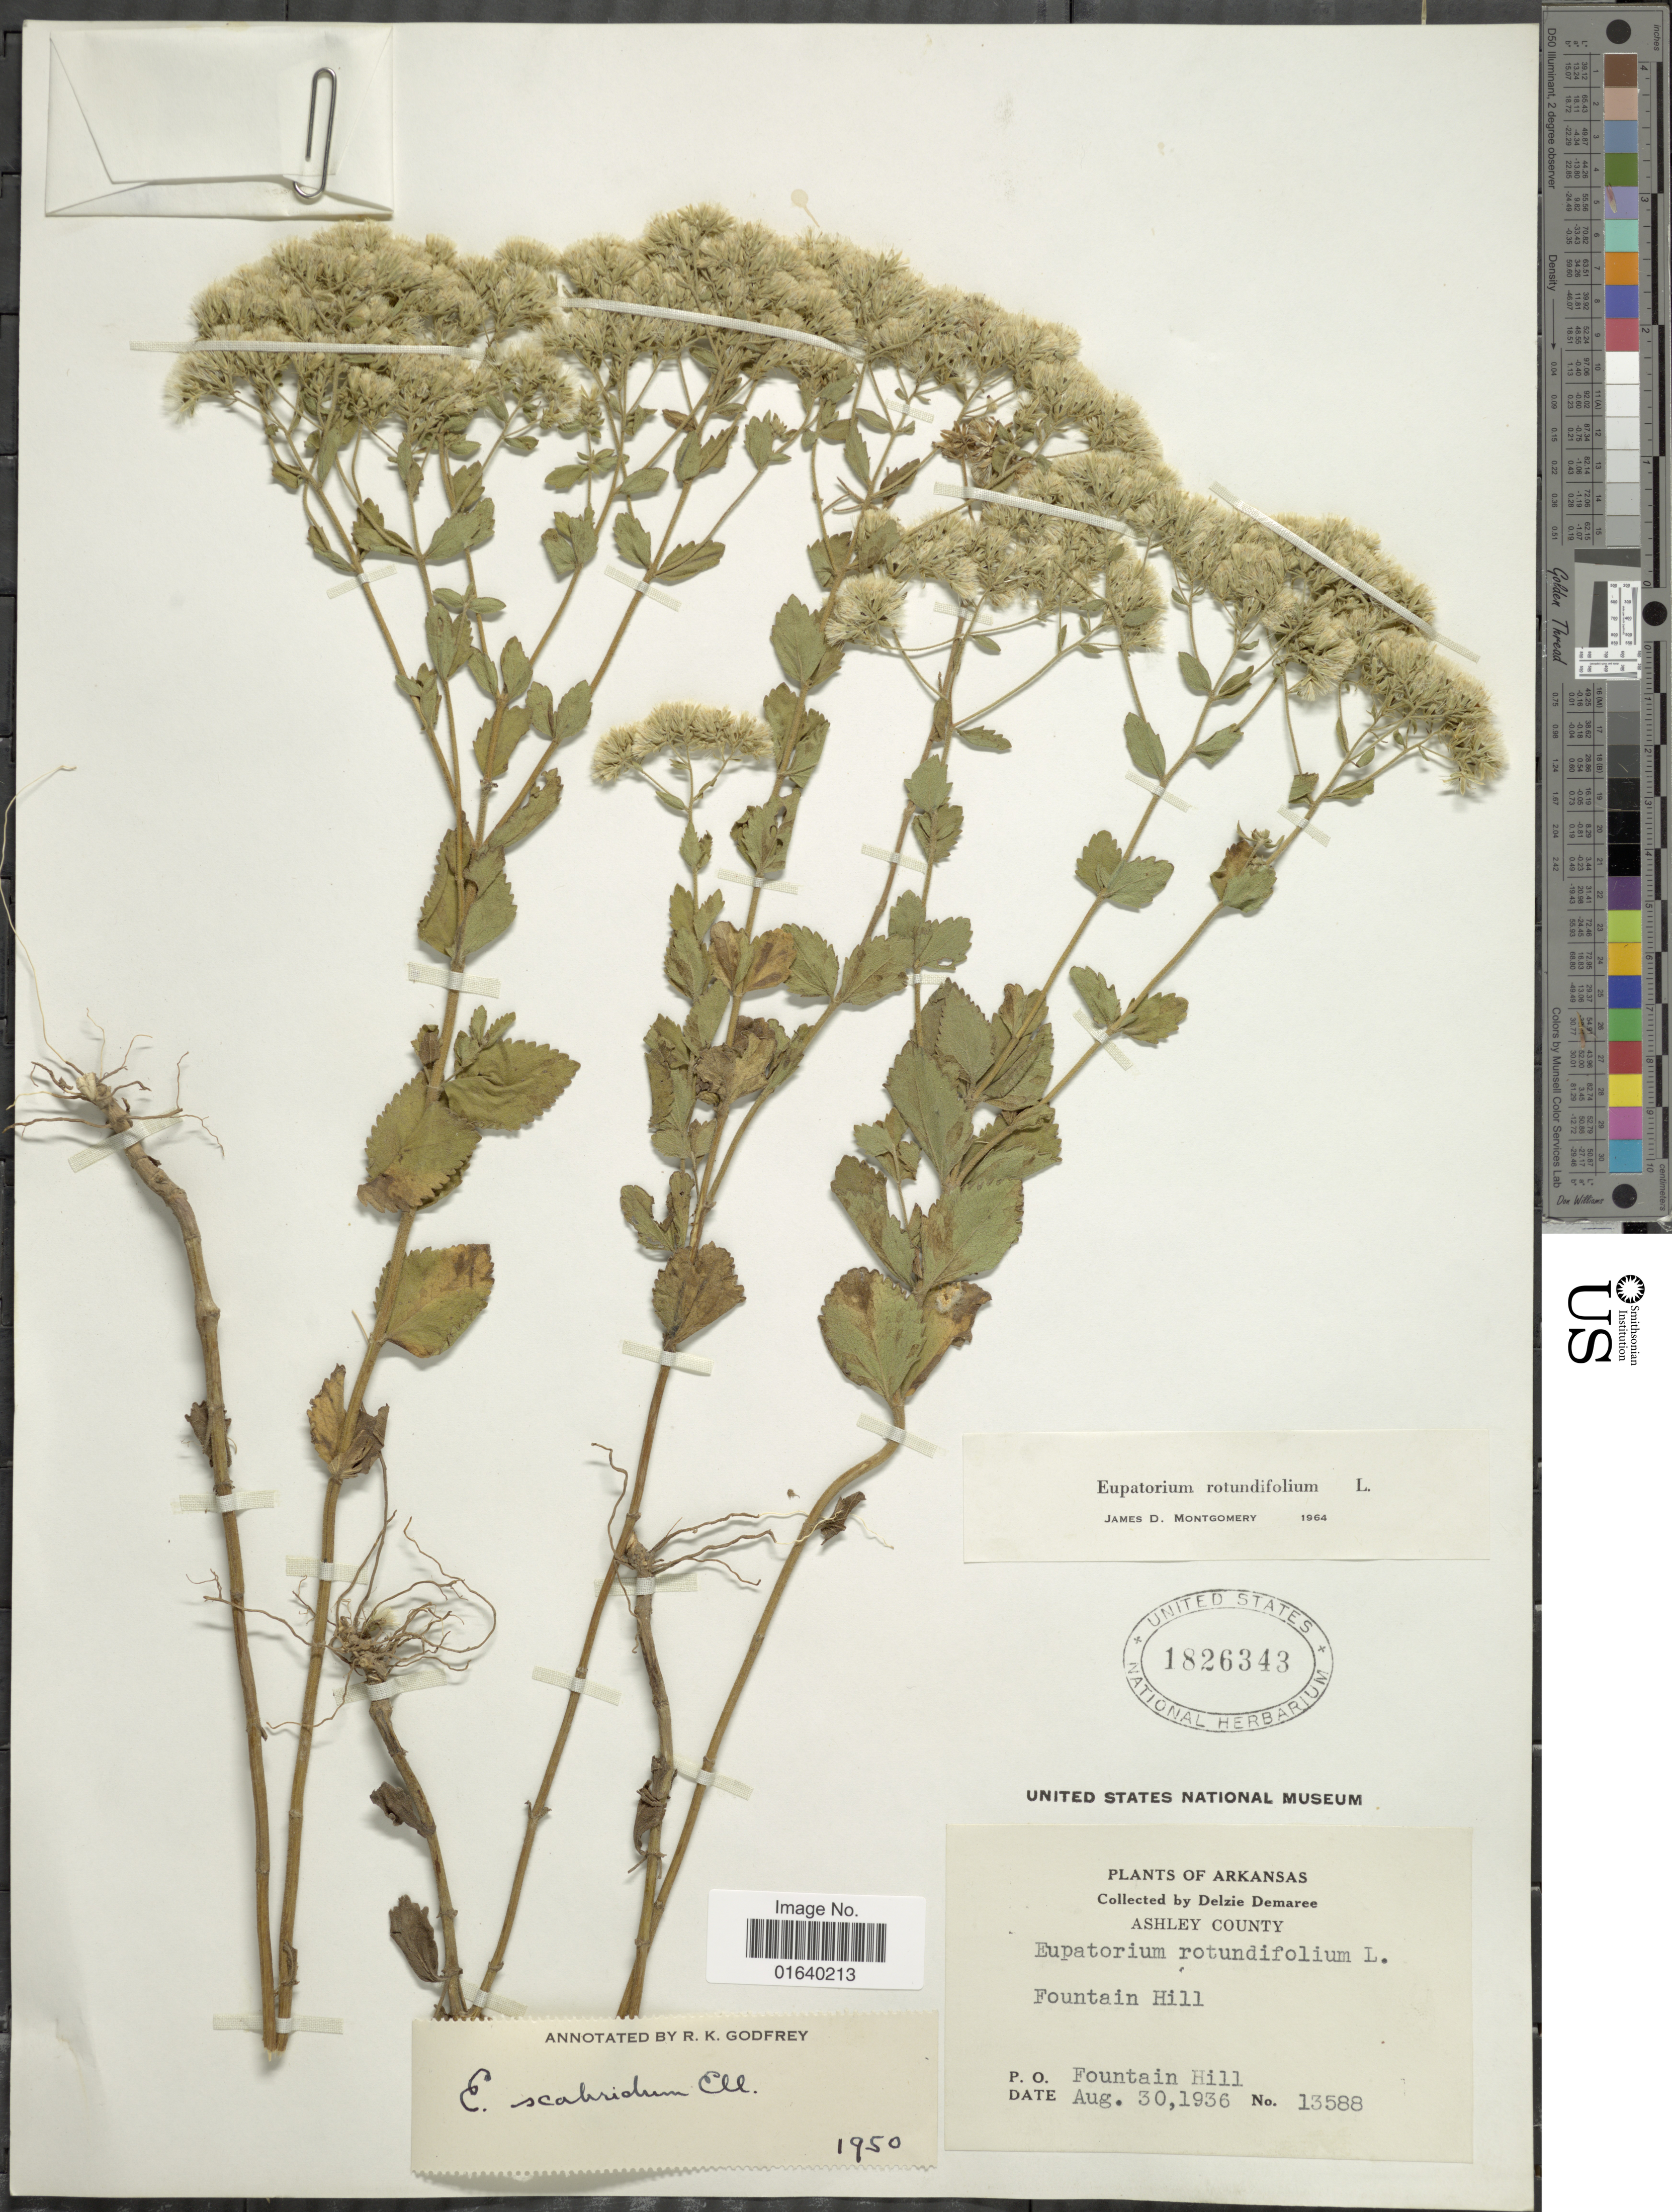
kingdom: Plantae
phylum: Tracheophyta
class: Magnoliopsida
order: Asterales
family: Asteraceae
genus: Eupatorium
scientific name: Eupatorium rotundifolium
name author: L.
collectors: D. Demaree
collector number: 13588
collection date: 1936-08-30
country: United States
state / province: Arkansas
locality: Ashley County, Fountai Hill, P.O. Fountain Hill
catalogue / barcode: US 1826343